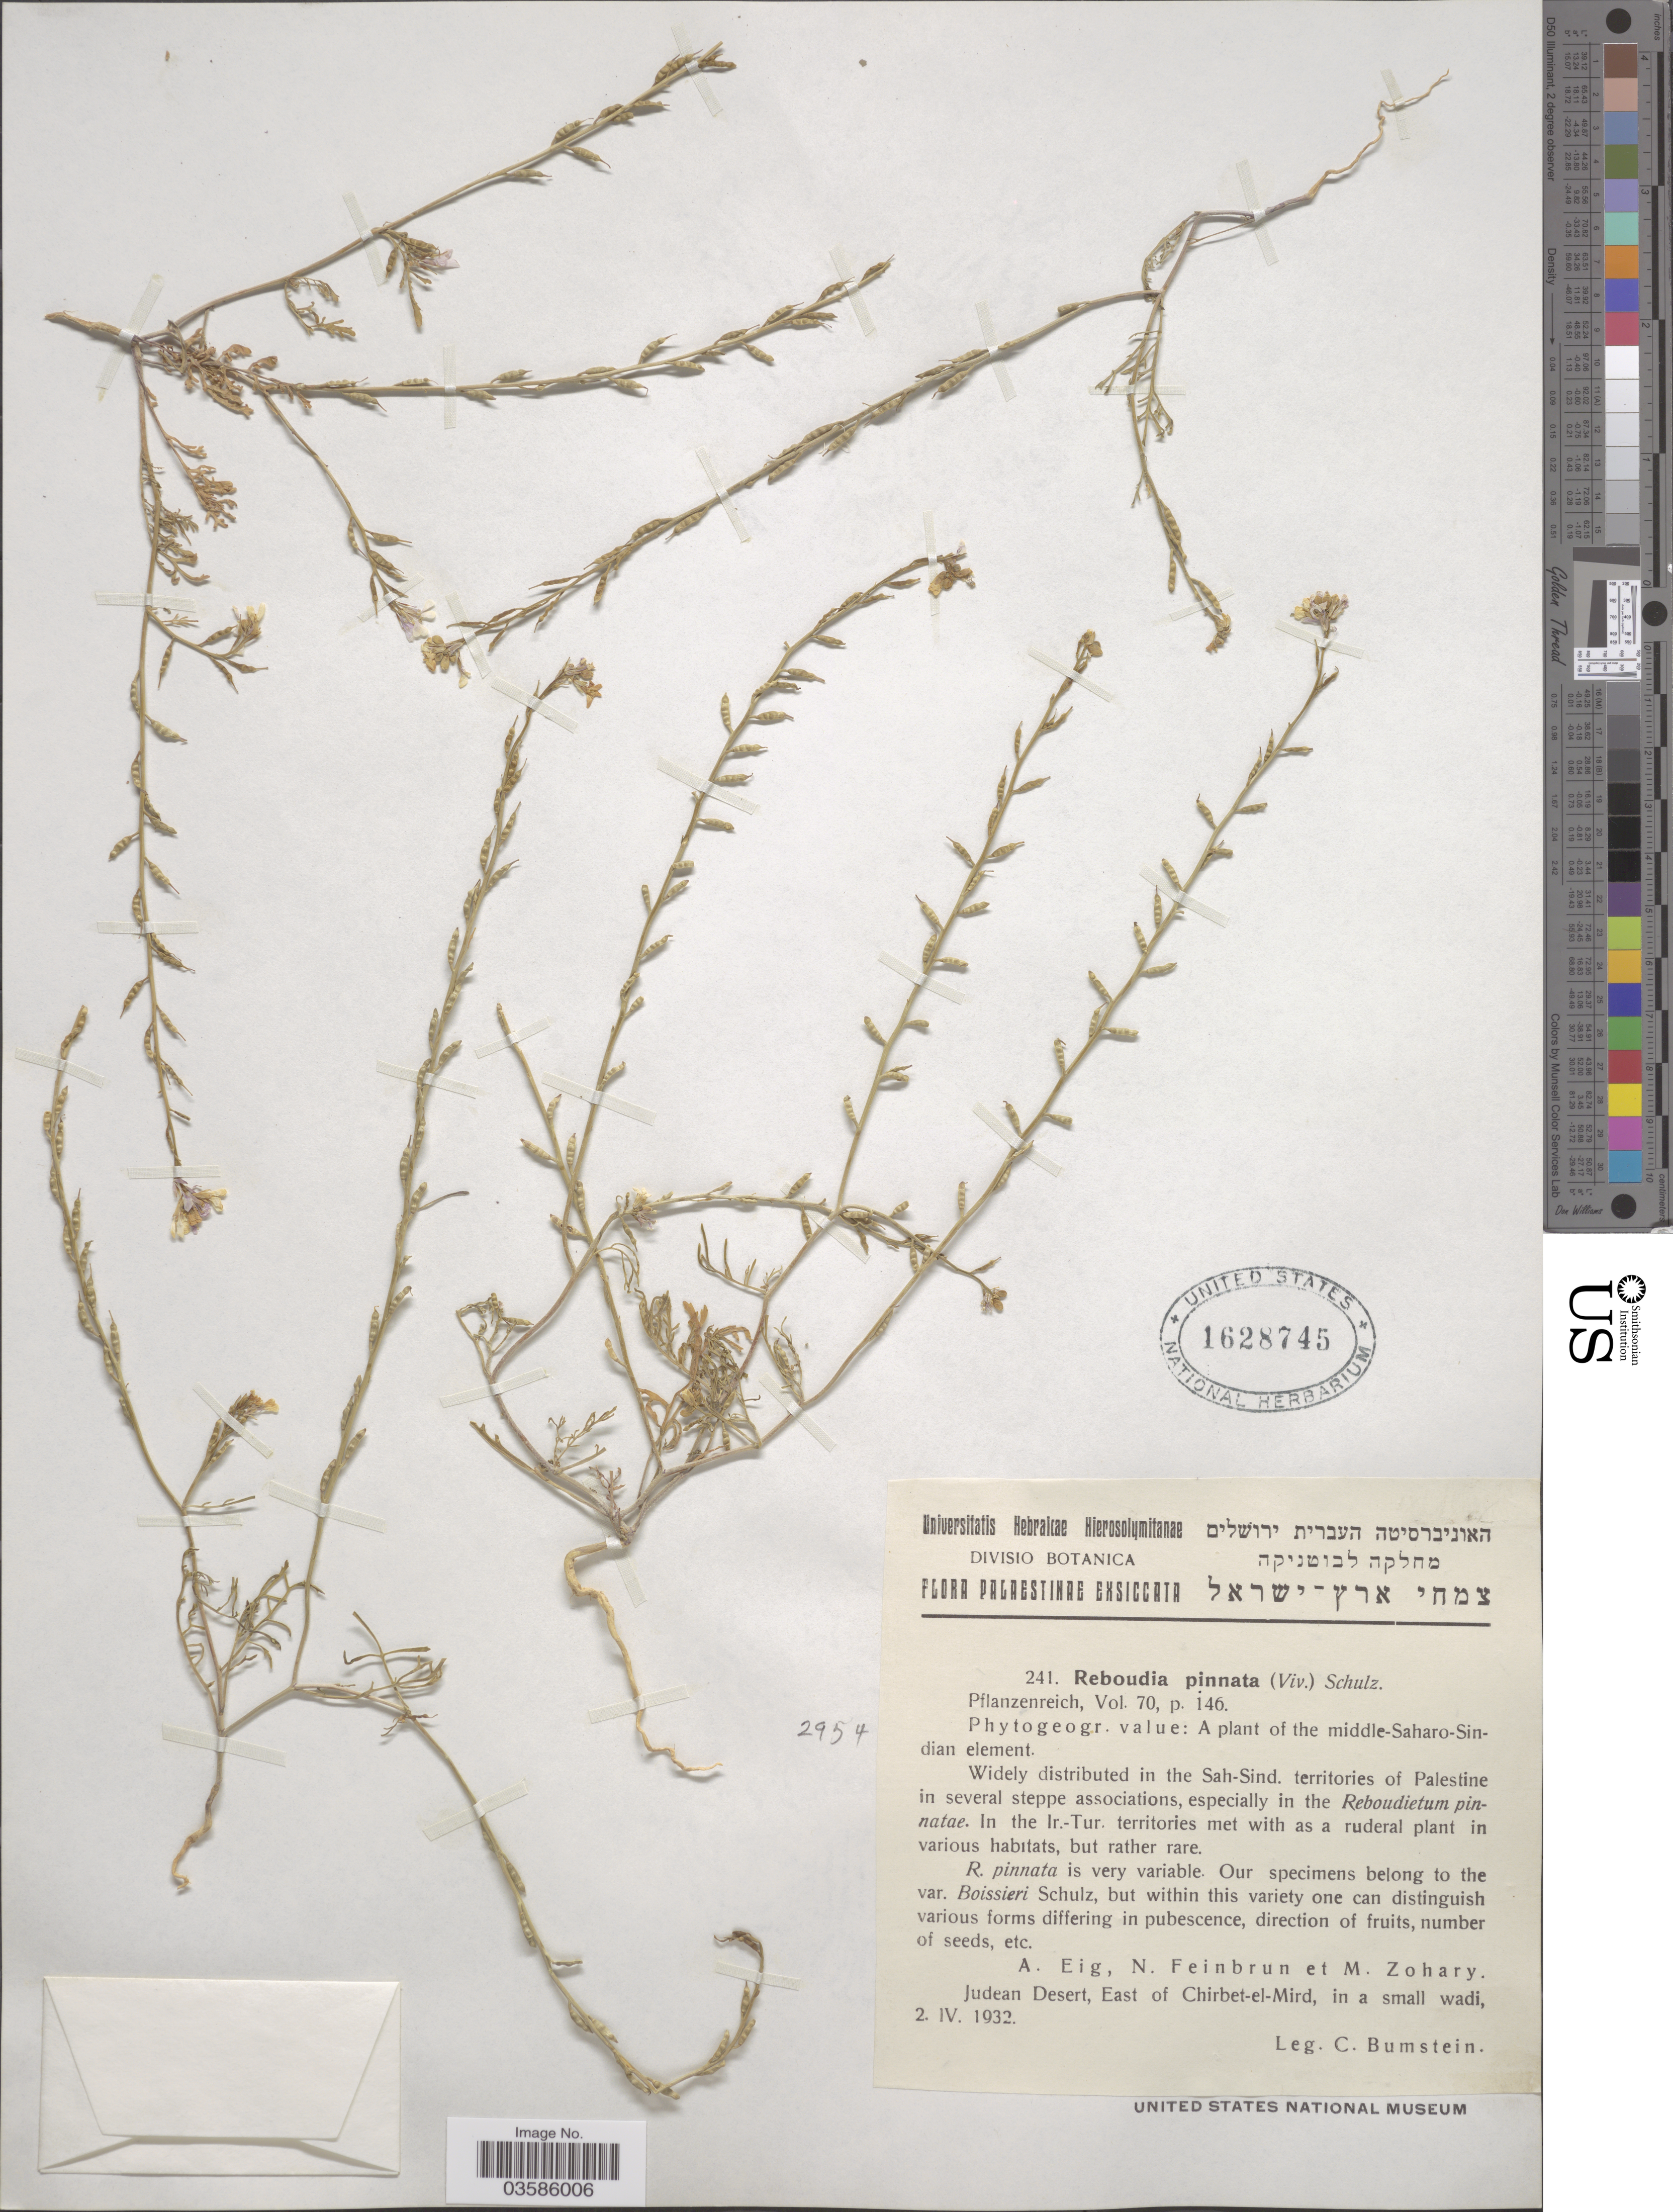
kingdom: Plantae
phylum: Tracheophyta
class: Magnoliopsida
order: Brassicales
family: Brassicaceae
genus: Reboudia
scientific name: Reboudia pinnata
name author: (Viv.) O.E. Schulz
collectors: Bumstein, C.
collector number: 241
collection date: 1932-04-02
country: Israel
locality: Palestinæ. Judean Desert, East of Chirbet-el-Mird, in a small wadi.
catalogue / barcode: US 1628745